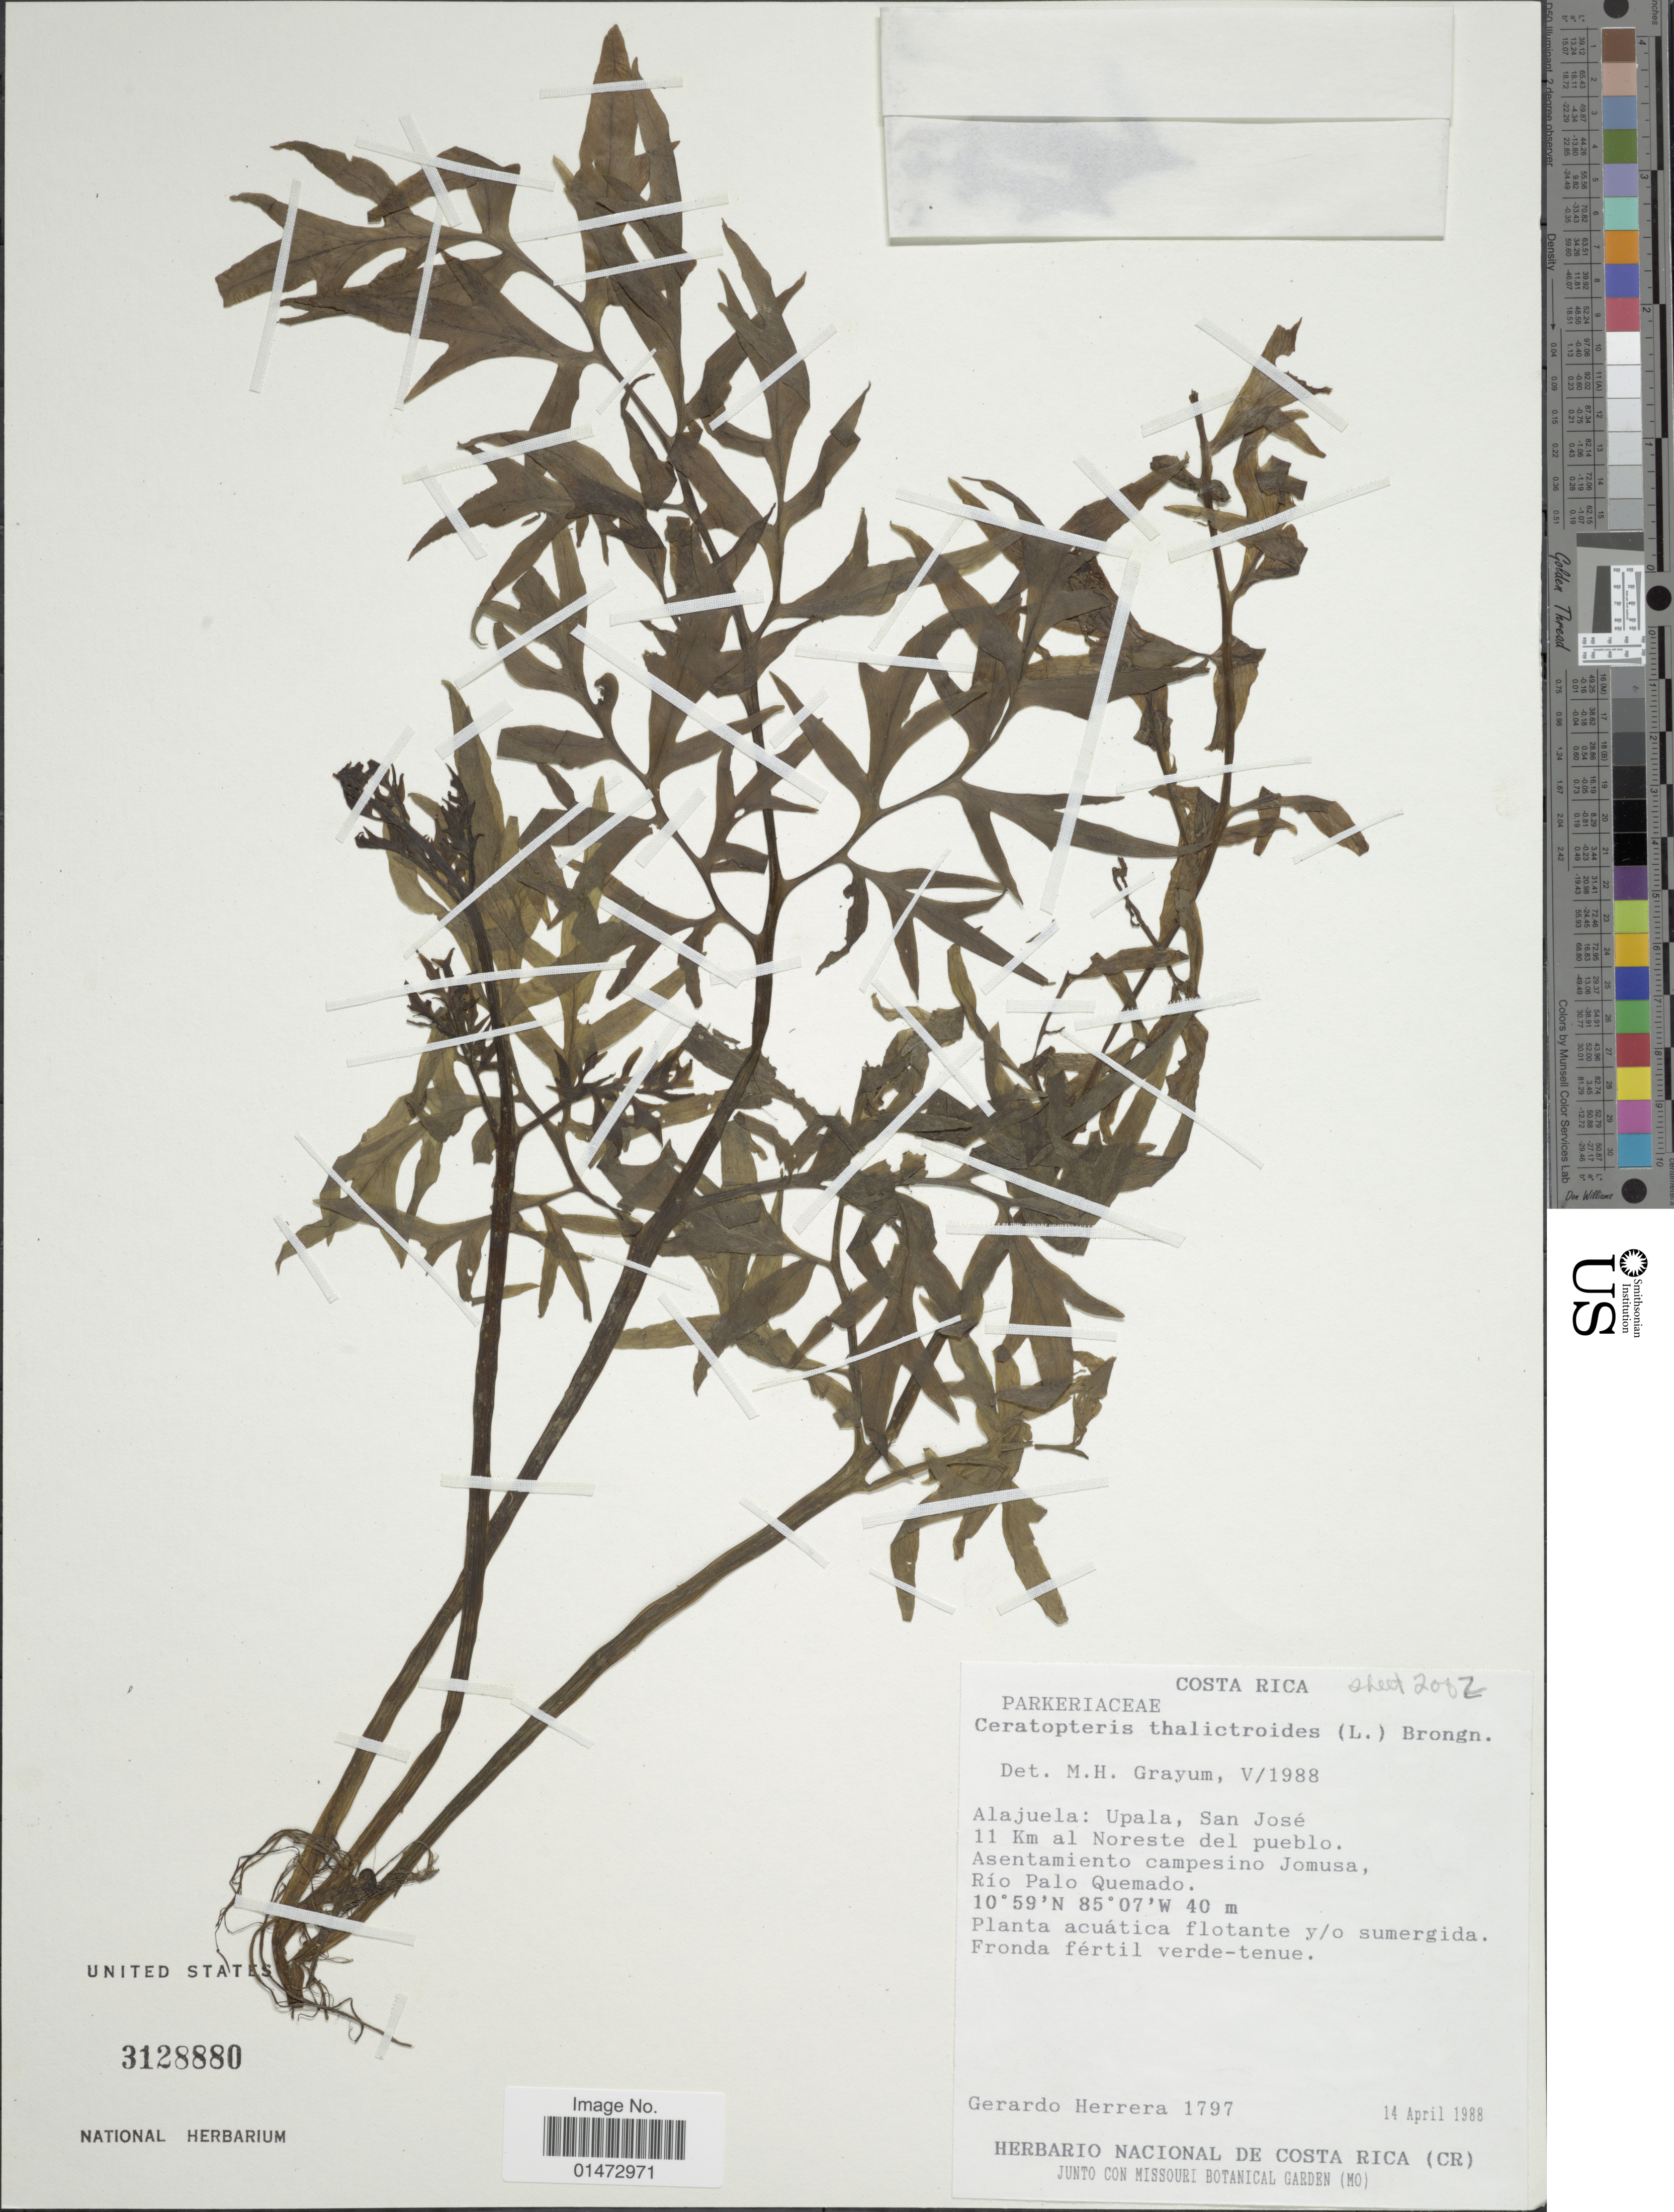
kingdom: Plantae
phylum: Tracheophyta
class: Polypodiopsida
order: Polypodiales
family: Pteridaceae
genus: Ceratopteris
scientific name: Ceratopteris pteridoides x C. richardii Brongn.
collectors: G. Herrera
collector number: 1797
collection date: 1988-04-14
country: Costa Rica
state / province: Alajuela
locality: Upala, San José. 11 Km al Noreste del pueblo. Asentamiento campesino Jomusa, Rio Palo Quemado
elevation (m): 40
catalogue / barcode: US 3128880